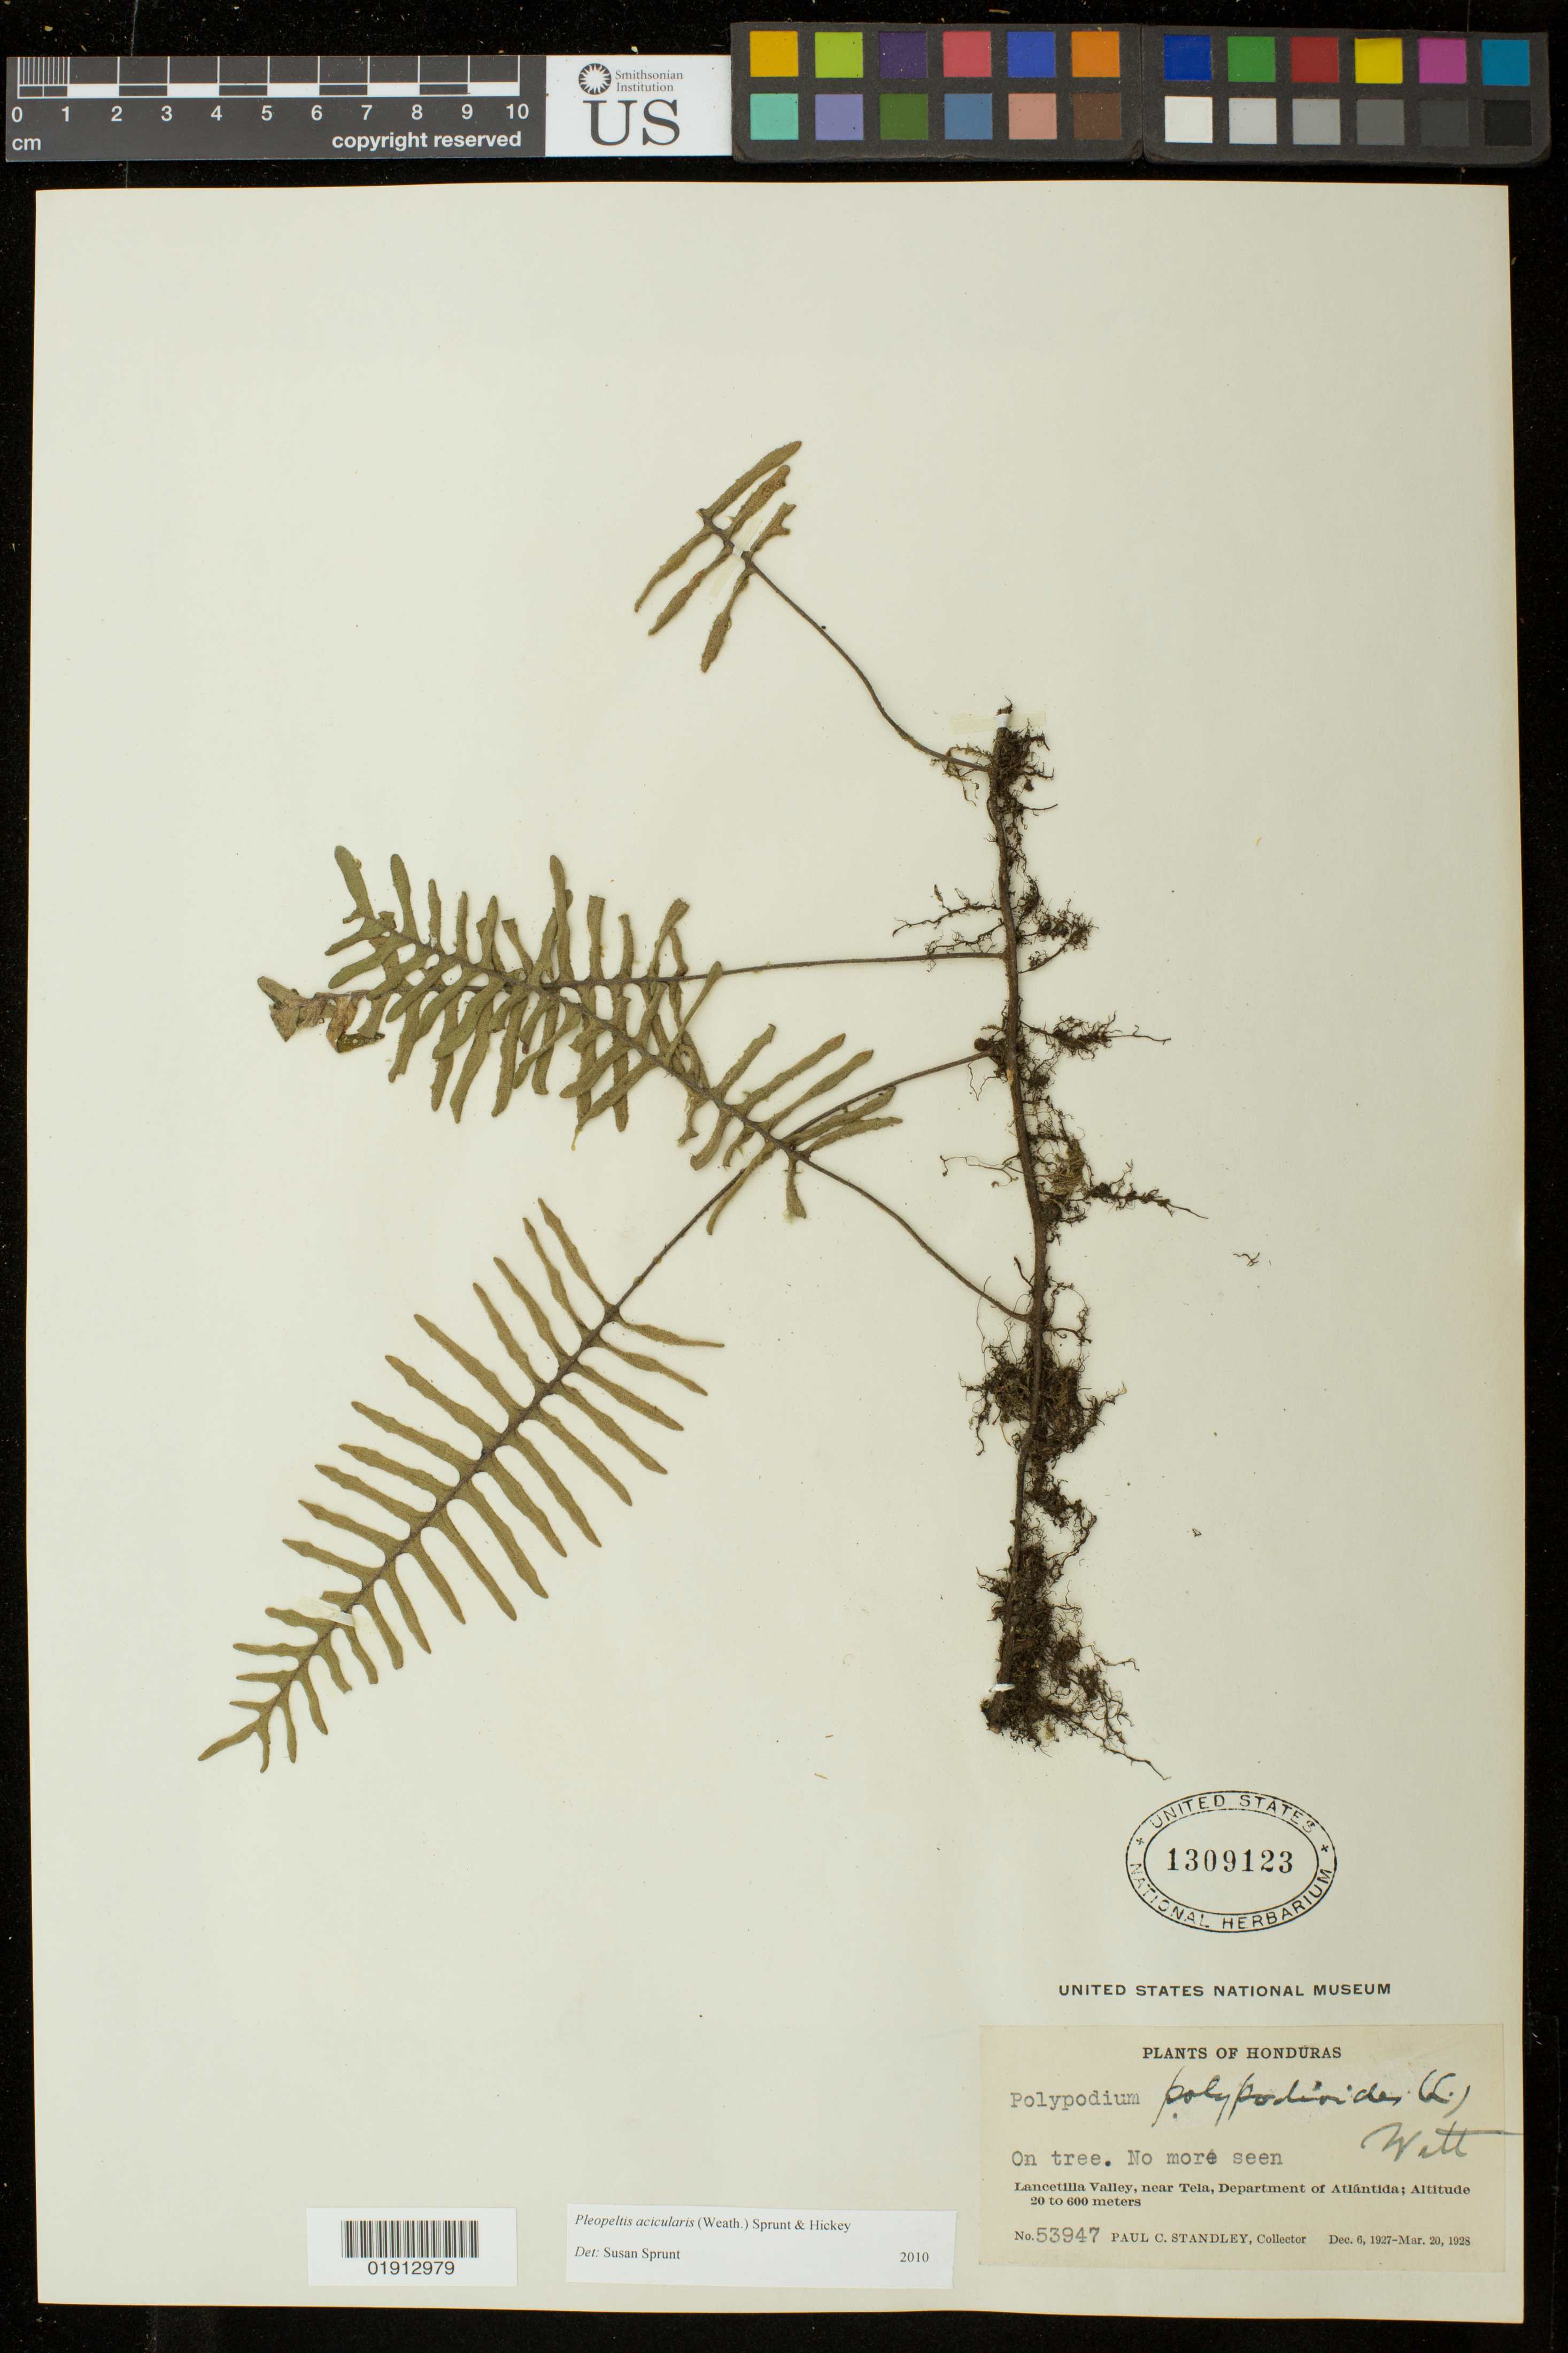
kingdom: Plantae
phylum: Tracheophyta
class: Polypodiopsida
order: Polypodiales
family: Polypodiaceae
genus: Pleopeltis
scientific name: Pleopeltis acicularis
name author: (Weath.) A.R. Sm. & Krömer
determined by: Sprunt, S. V.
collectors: P. C. Standley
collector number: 53947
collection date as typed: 06 Dec 1928 to 20 Mar 1928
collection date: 1928-03-20/1928-12-06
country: Honduras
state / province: Atlántida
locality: Lancetilla Valley, near Tela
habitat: On tree.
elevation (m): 20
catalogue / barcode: US 1309123